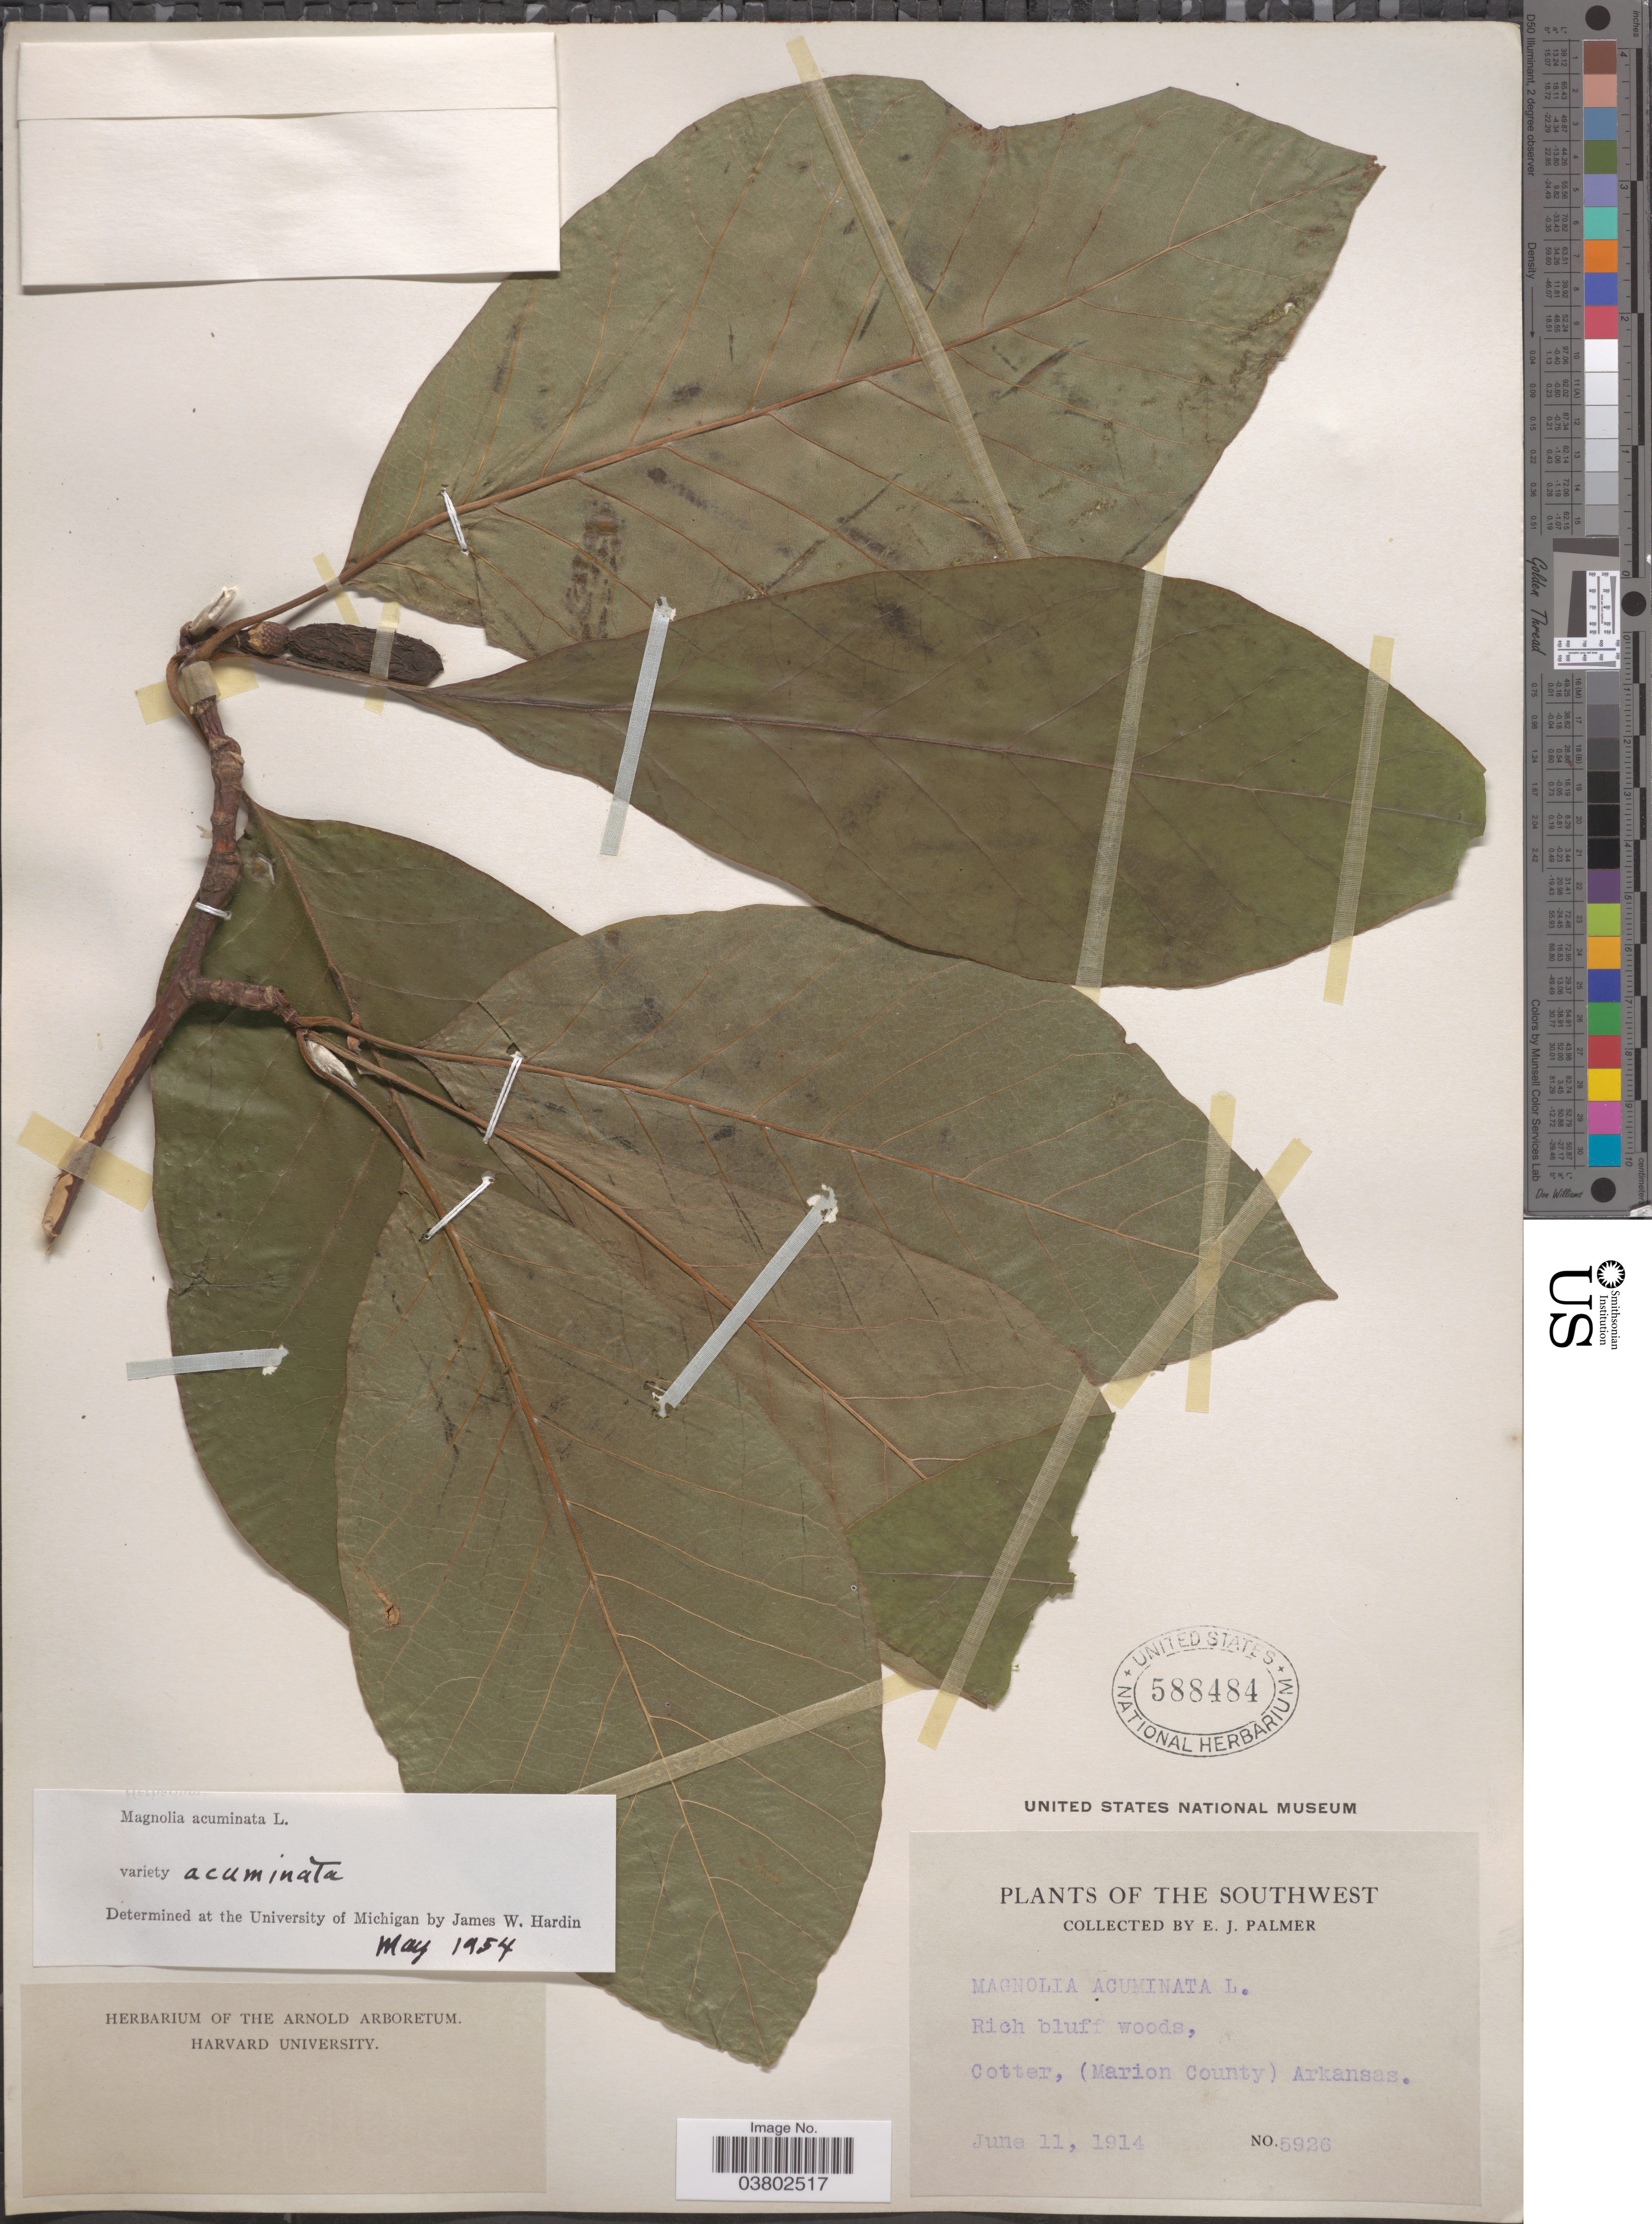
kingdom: Plantae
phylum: Tracheophyta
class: Magnoliopsida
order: Magnoliales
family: Magnoliaceae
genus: Magnolia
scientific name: Magnolia acuminata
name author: (L.) L.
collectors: E. J. Palmer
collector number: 5926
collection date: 1914-06-11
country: United States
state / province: Arkansas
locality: Cotter, (Marion County).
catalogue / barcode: US 588484